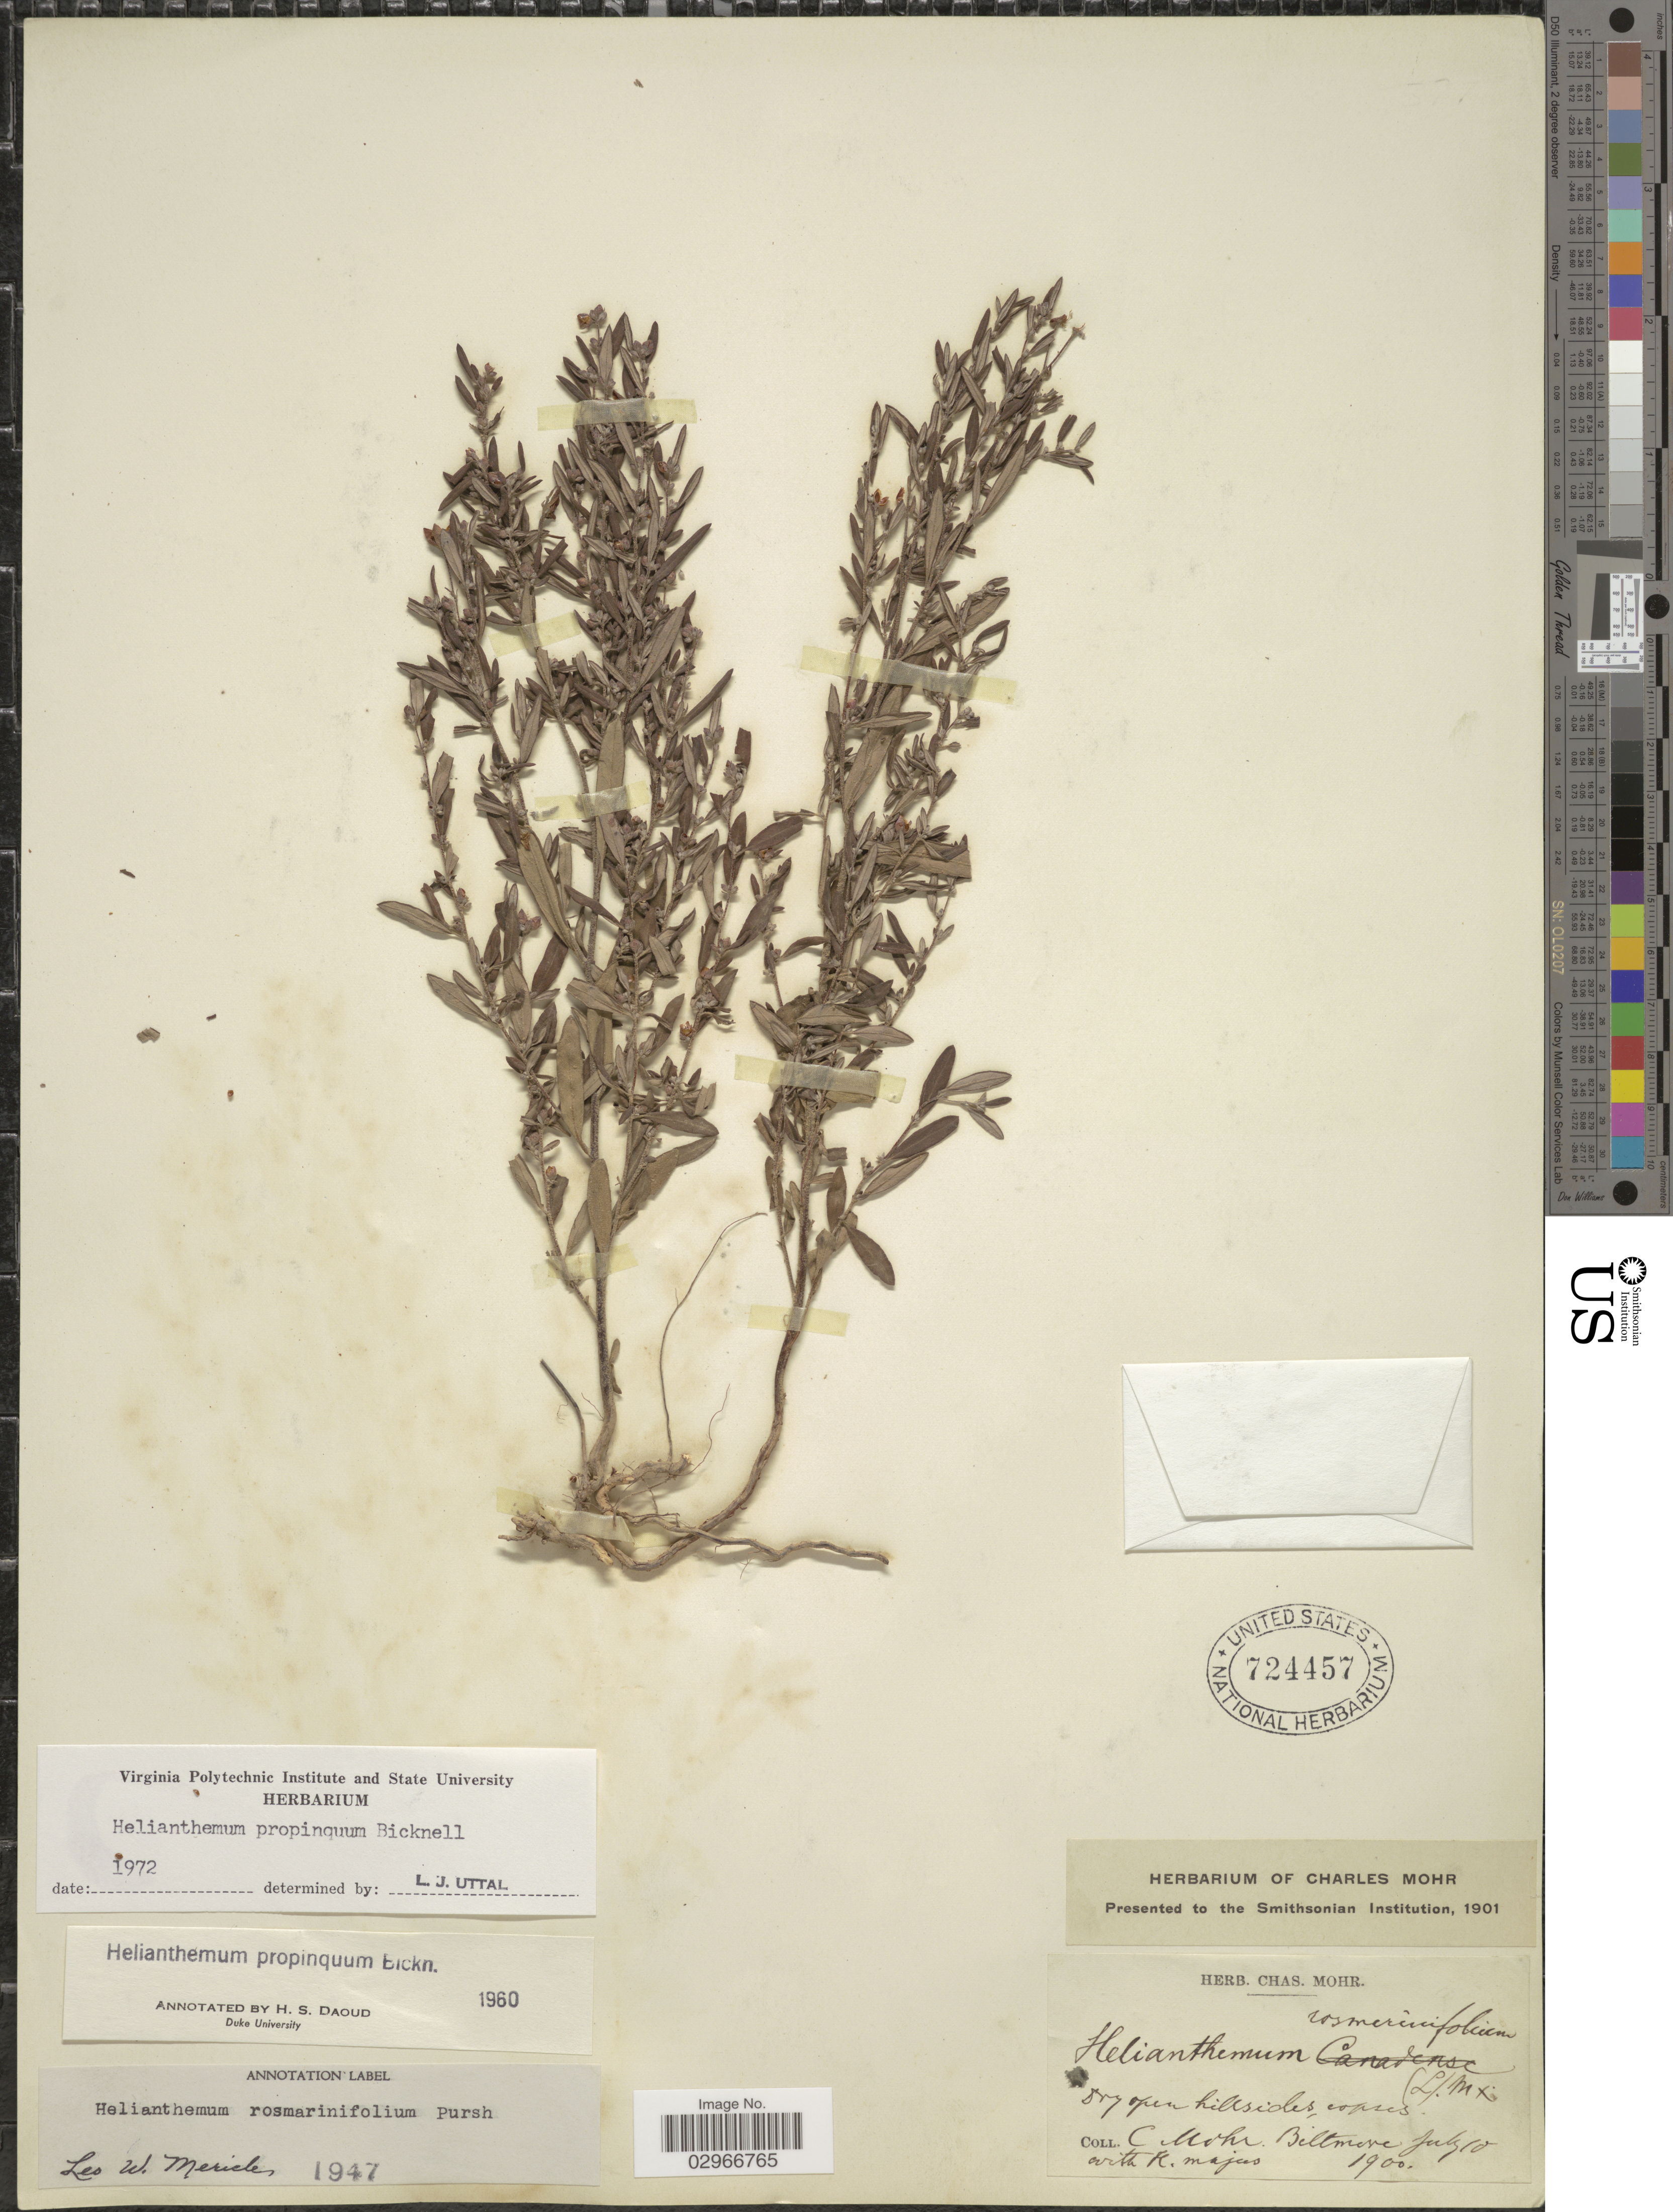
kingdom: Plantae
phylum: Tracheophyta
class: Magnoliopsida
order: Malvales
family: Cistaceae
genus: Helianthemum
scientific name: Helianthemum propinquum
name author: E.P. Bicknell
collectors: C. T. Mohr & K. Majas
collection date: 1900-07-10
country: United States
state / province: North Carolina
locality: Biltmore.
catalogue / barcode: US 724457